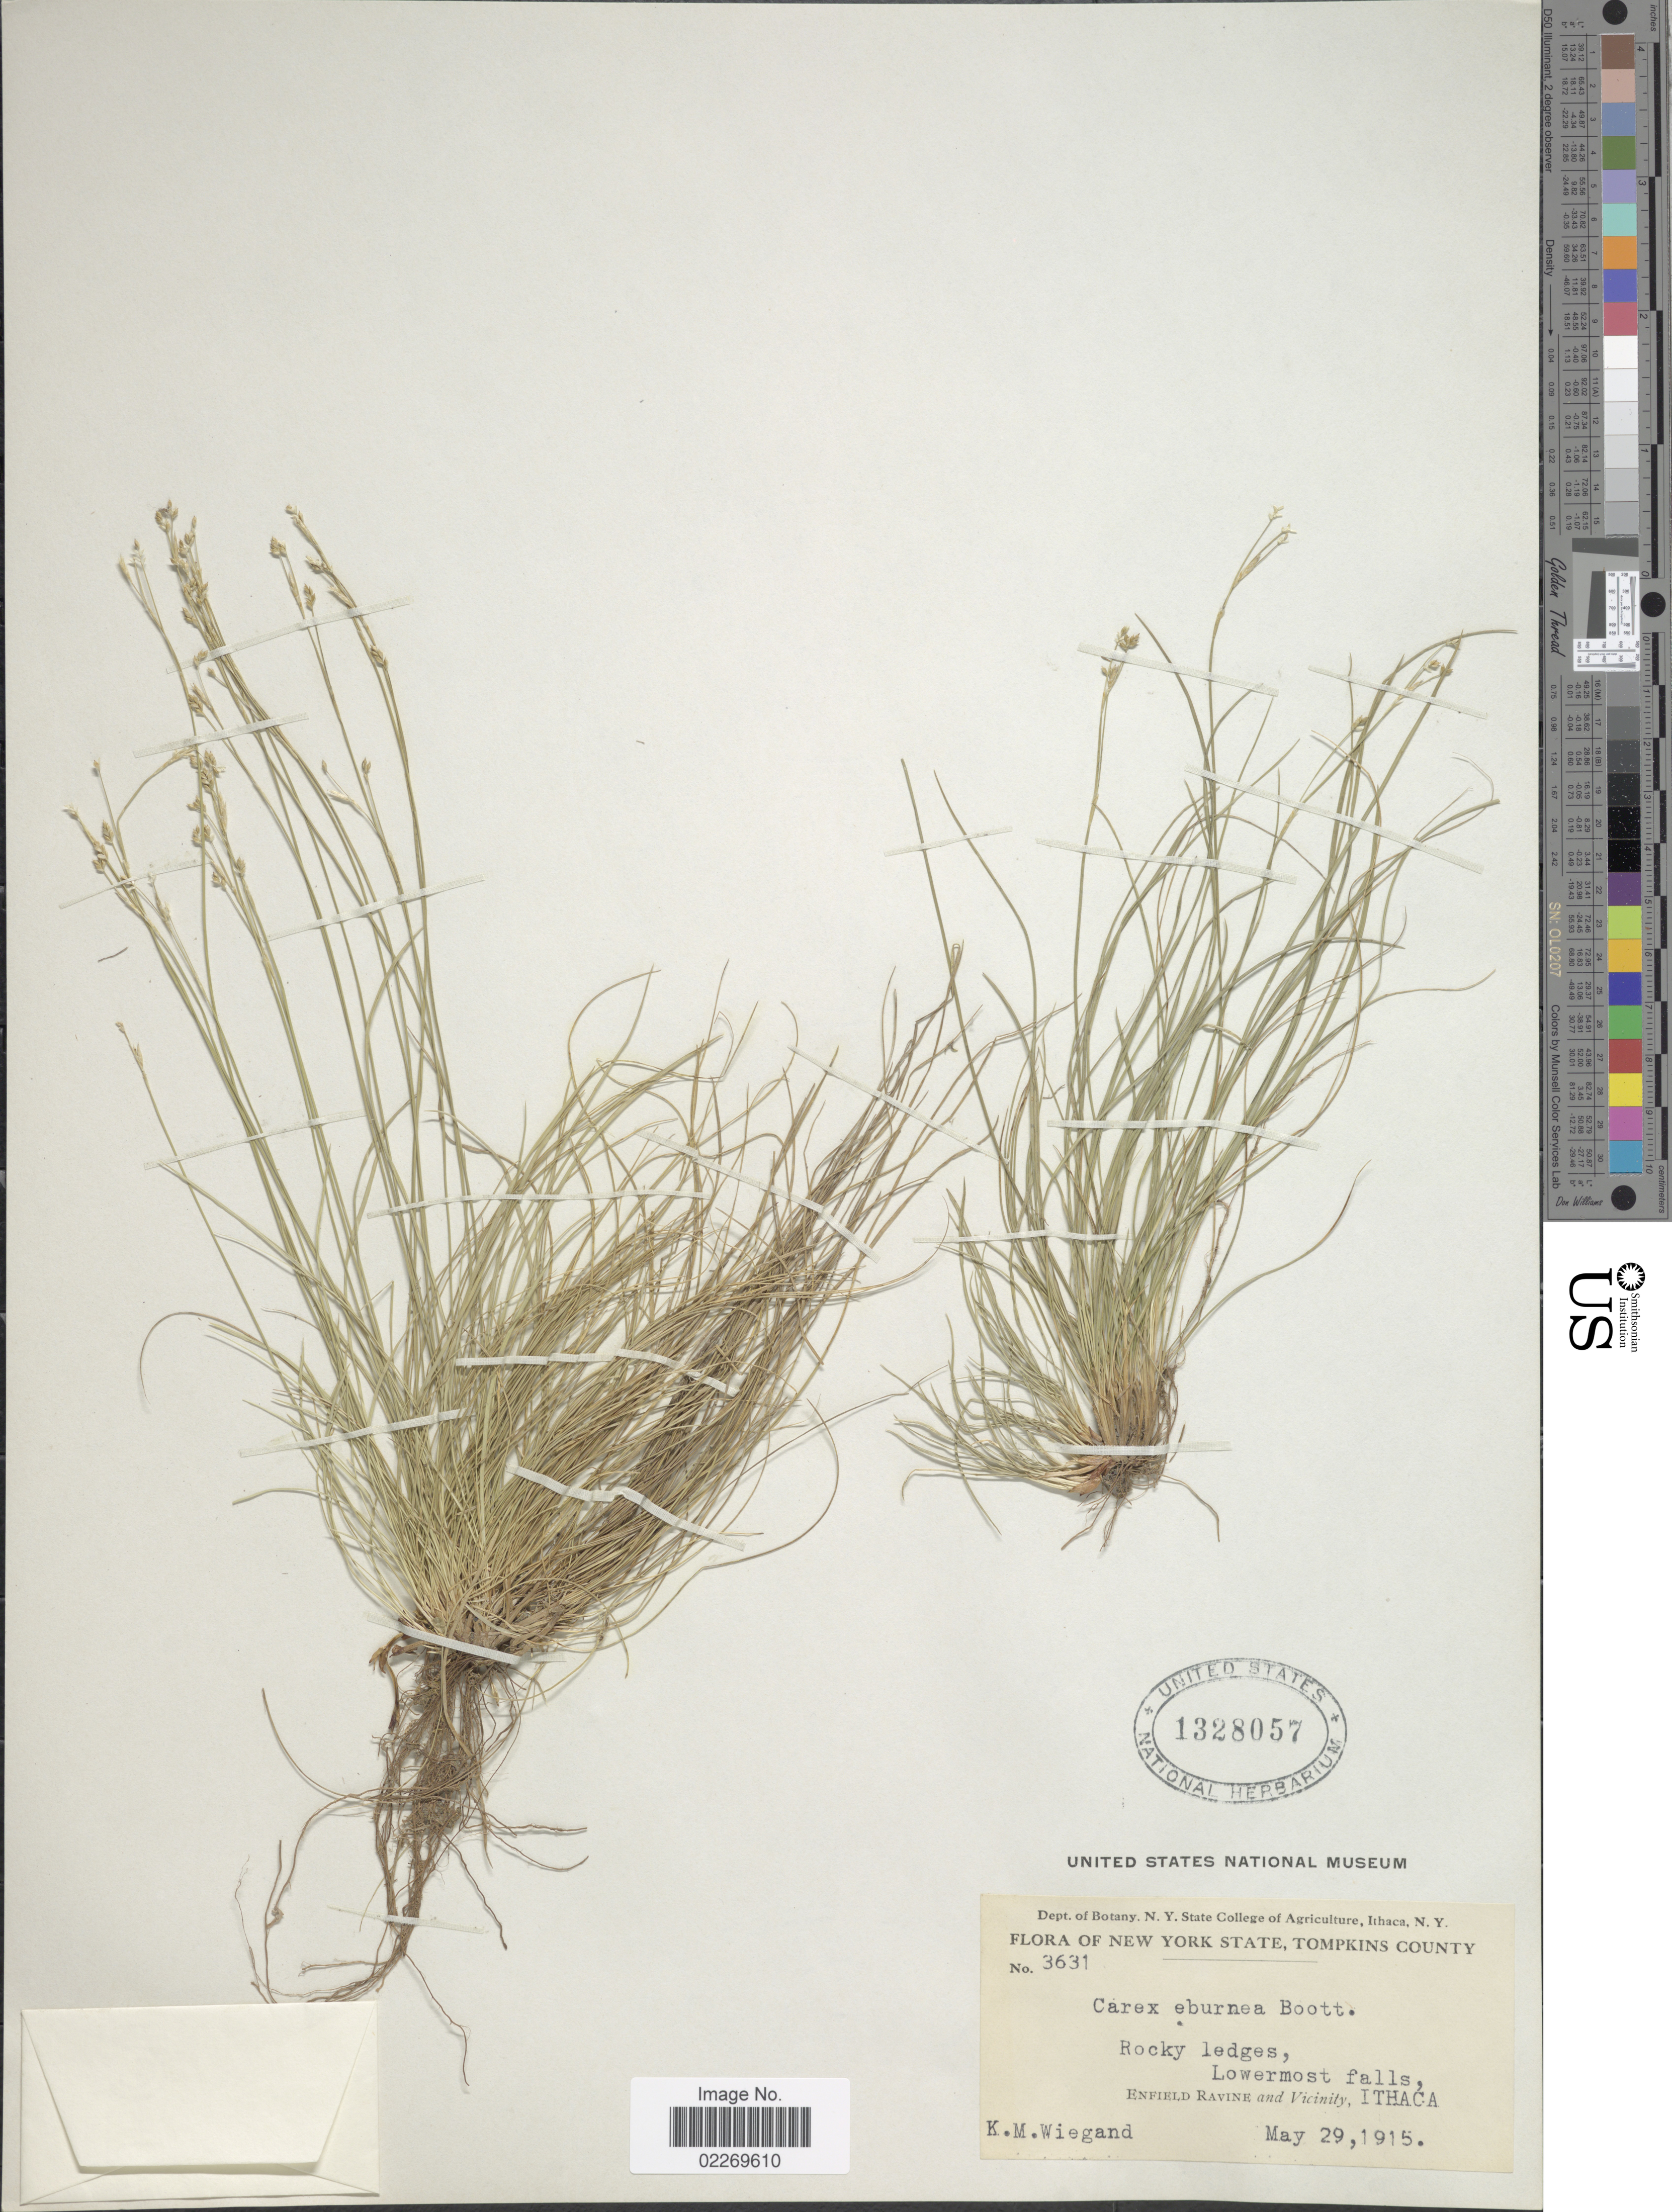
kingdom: Plantae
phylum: Tracheophyta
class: Liliopsida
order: Poales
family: Cyperaceae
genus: Carex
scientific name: Carex eburnea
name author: Boott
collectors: K. M. Wiegand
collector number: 3631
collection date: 1915-05-29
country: United States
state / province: New York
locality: Tompkins County, Lowermost falls, Enfield Ravine and vicinity Ithaca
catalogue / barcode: US 1328057